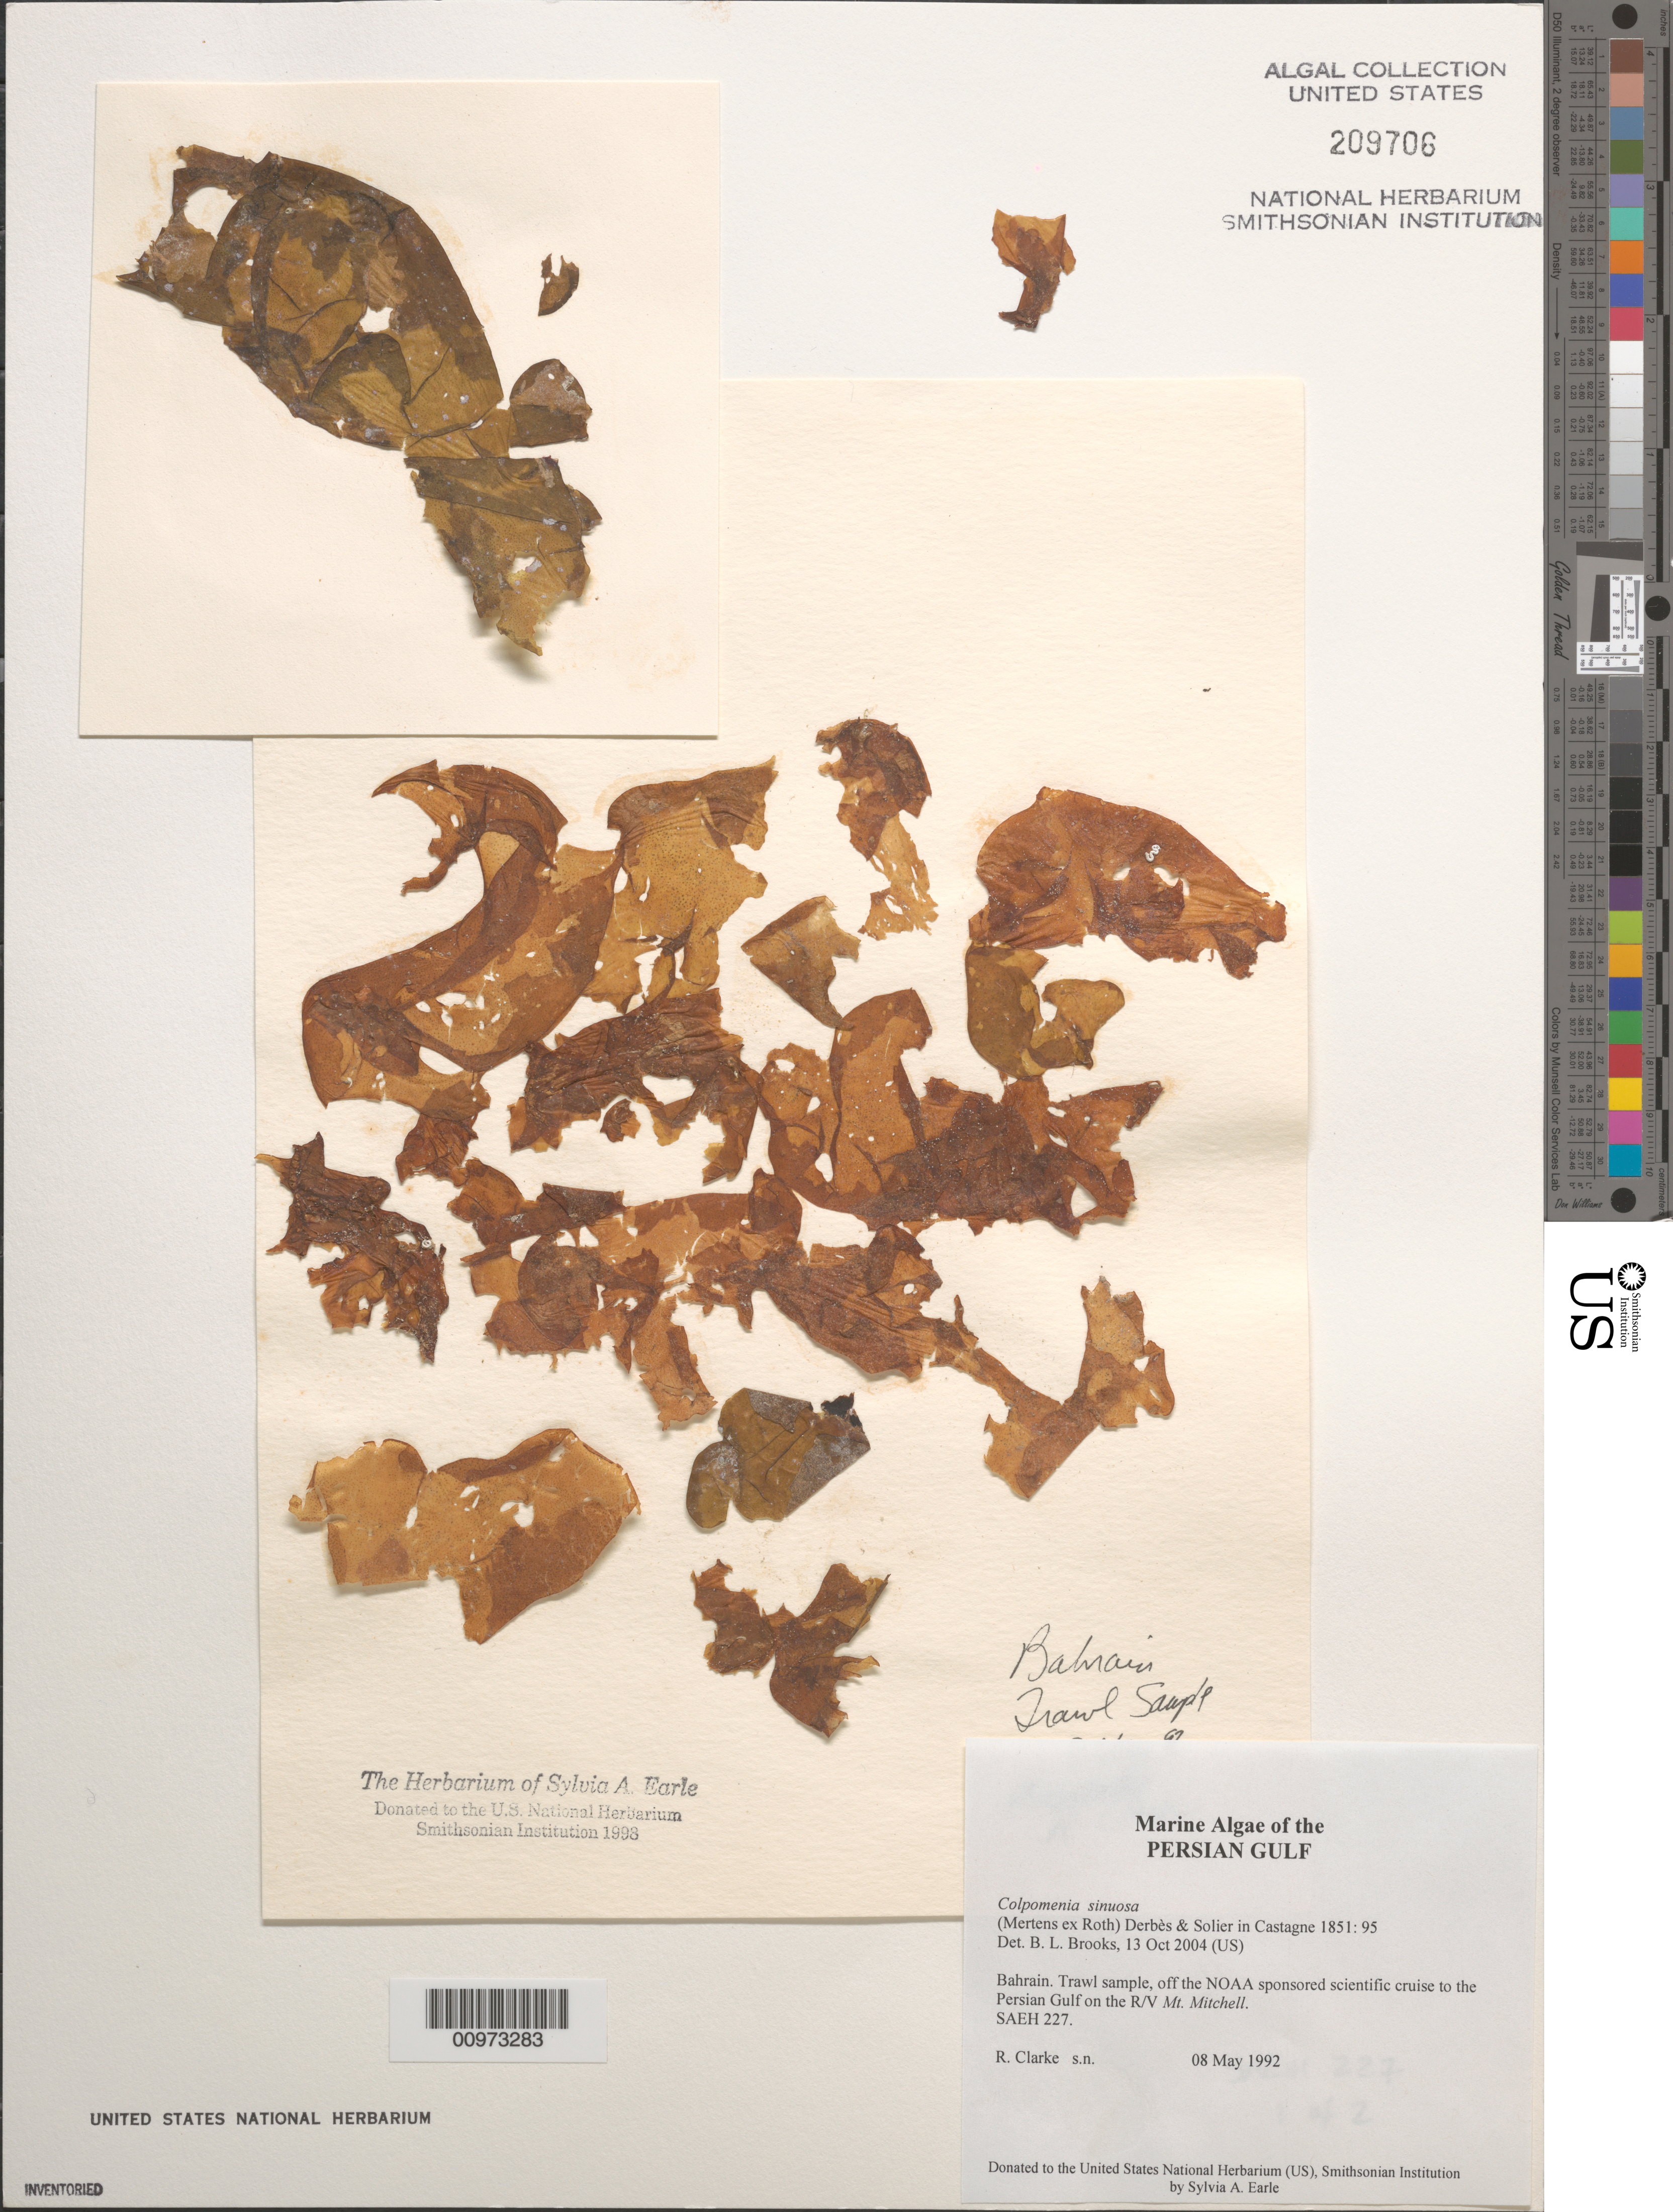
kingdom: Chromista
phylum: Ochrophyta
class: Phaeophyceae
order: Scytosiphonales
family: Scytosiphonaceae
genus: Colpomenia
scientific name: Colpomenia sinuosa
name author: (K. Mert. ex Roth) Derbes & Solier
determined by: Brooks, B. L., (BOT), Smithsonian Institution - National Museum of Natural History (UNITED STATES)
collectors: R. Clarke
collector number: SAEH 227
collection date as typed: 08 May 1992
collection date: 1992-05-08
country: Bahrain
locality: Persian Gulf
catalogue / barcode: US 209706